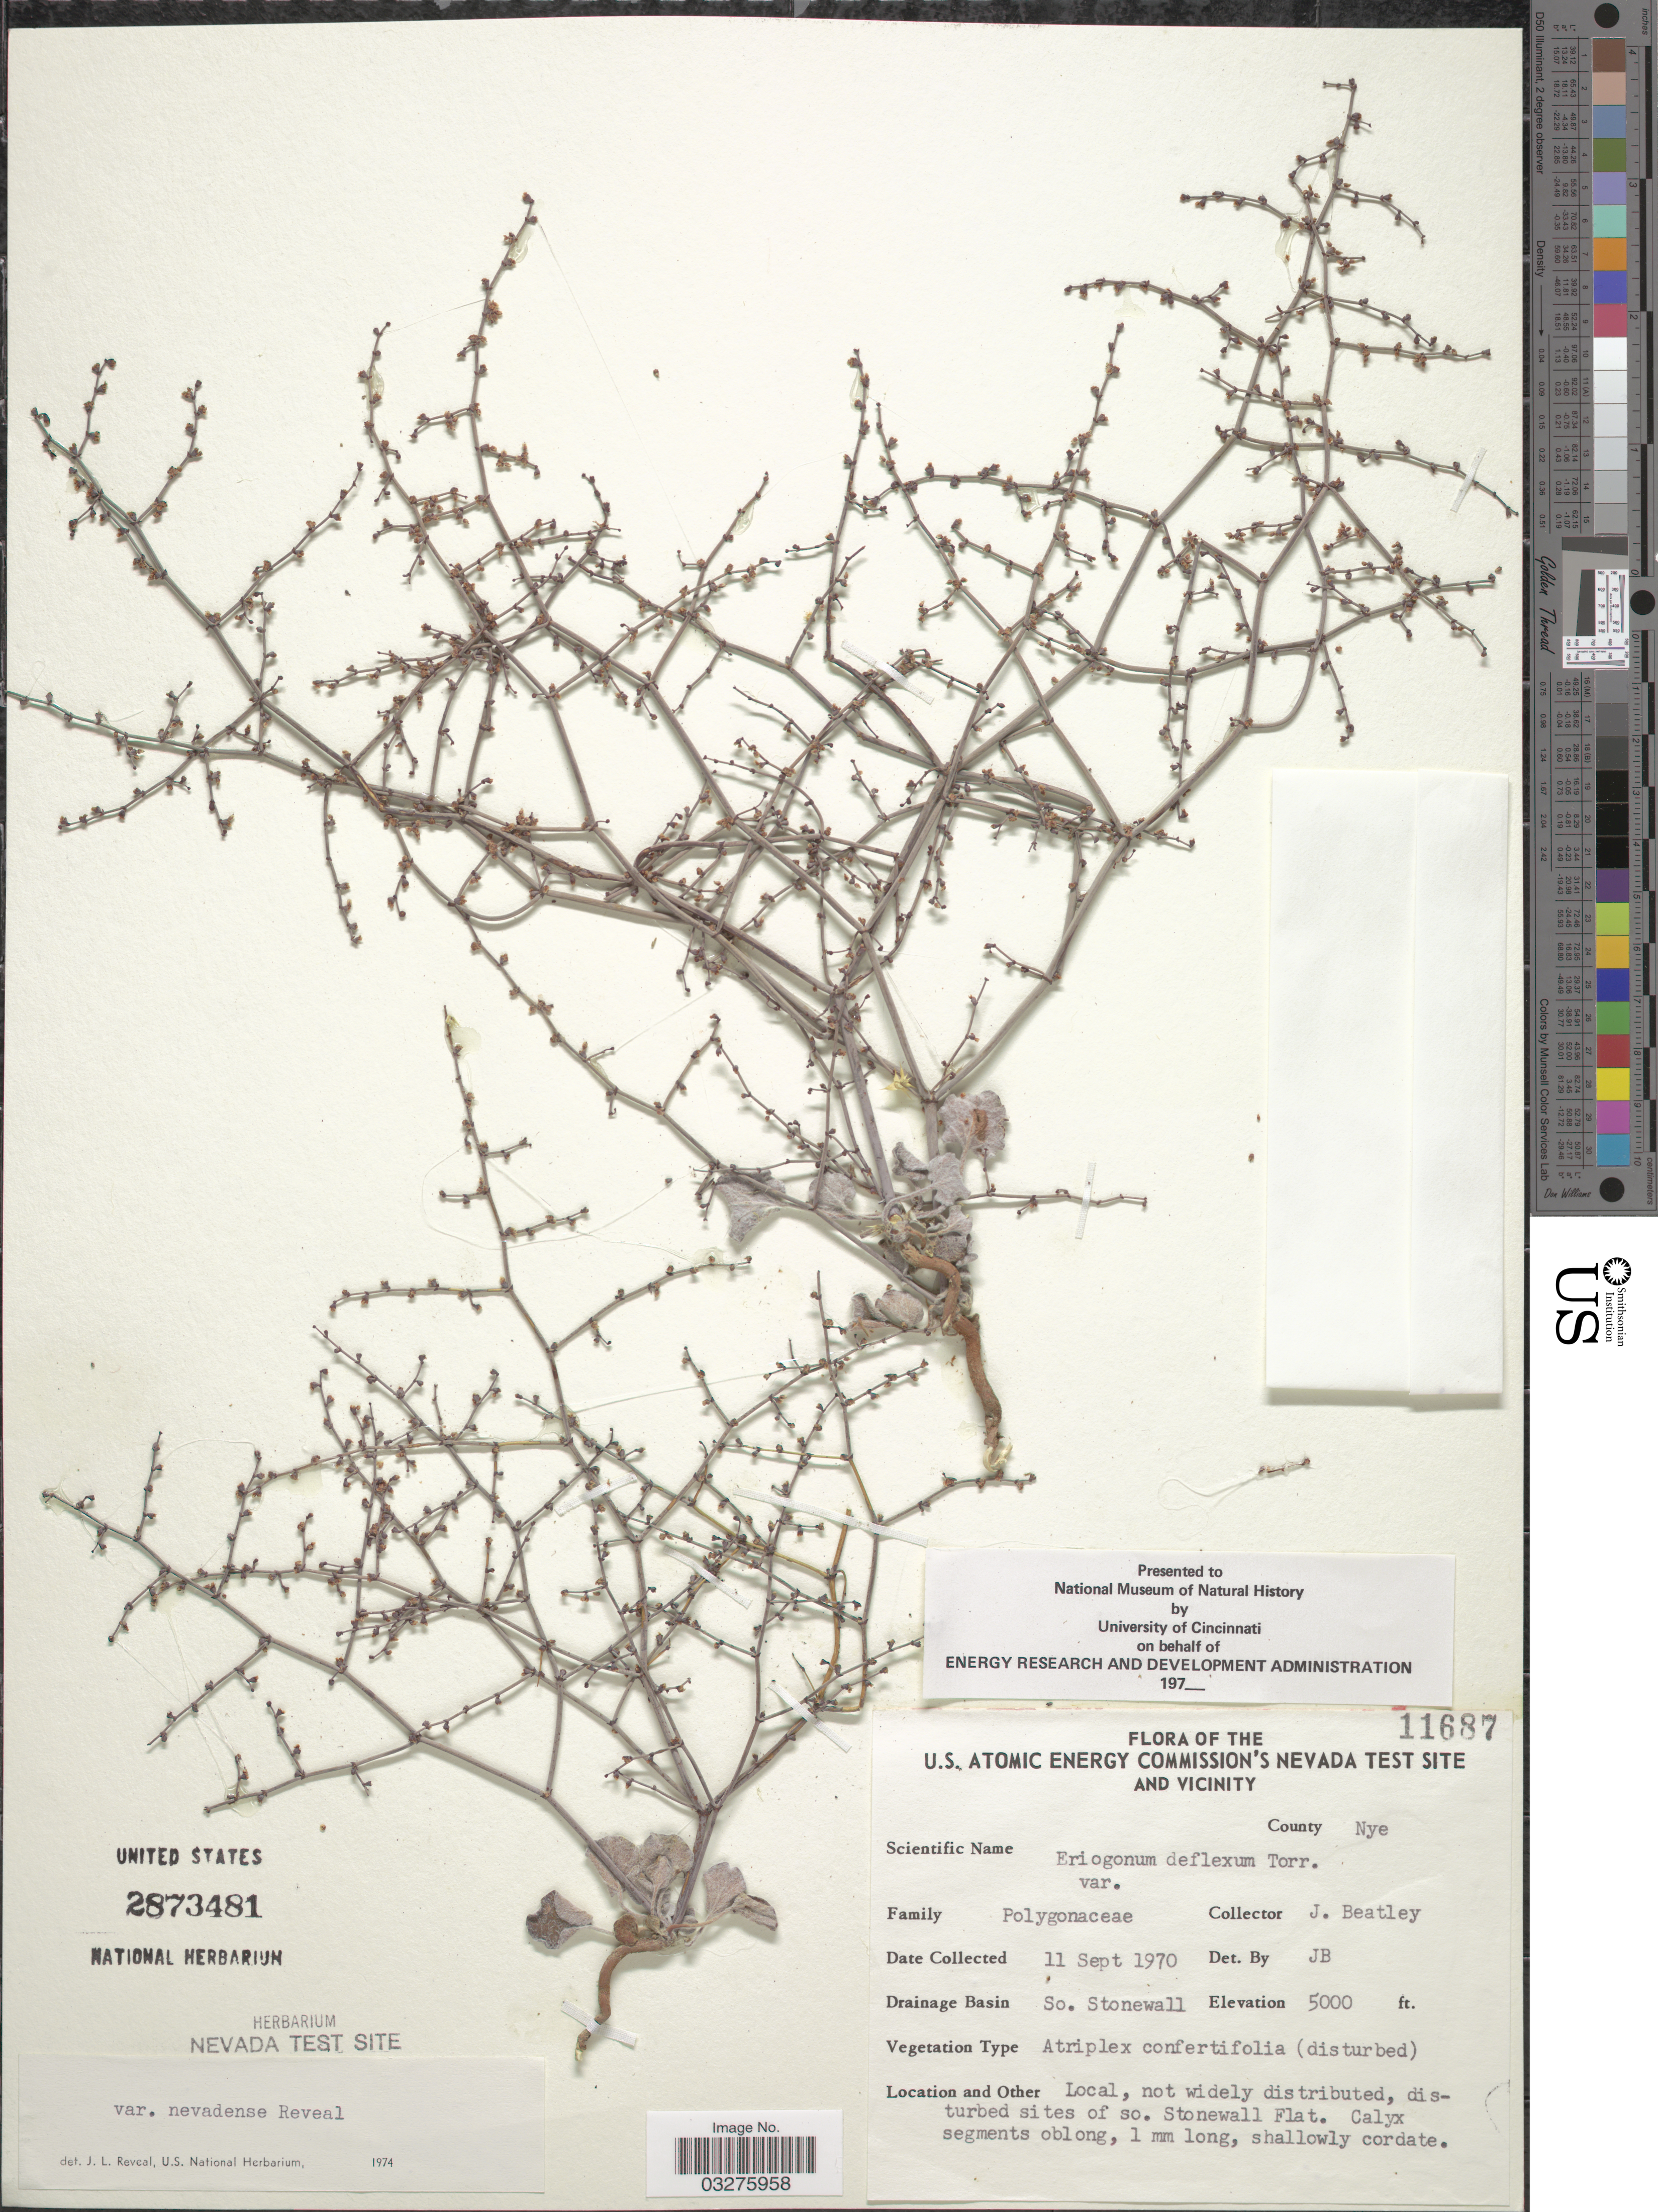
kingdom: Plantae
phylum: Tracheophyta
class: Magnoliopsida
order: Caryophyllales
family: Polygonaceae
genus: Eriogonum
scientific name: Eriogonum deflexum var. nevadense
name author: Reveal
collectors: J. C. Beatley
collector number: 11687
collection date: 1970-09-11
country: United States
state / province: Nevada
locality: The U.S. Atomic Energy Commission's Nevada Test Site and vicinity. County Nye. Drainage Basin So. Stonewall. So. Stonewall Flat.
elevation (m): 1524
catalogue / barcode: US 2873481